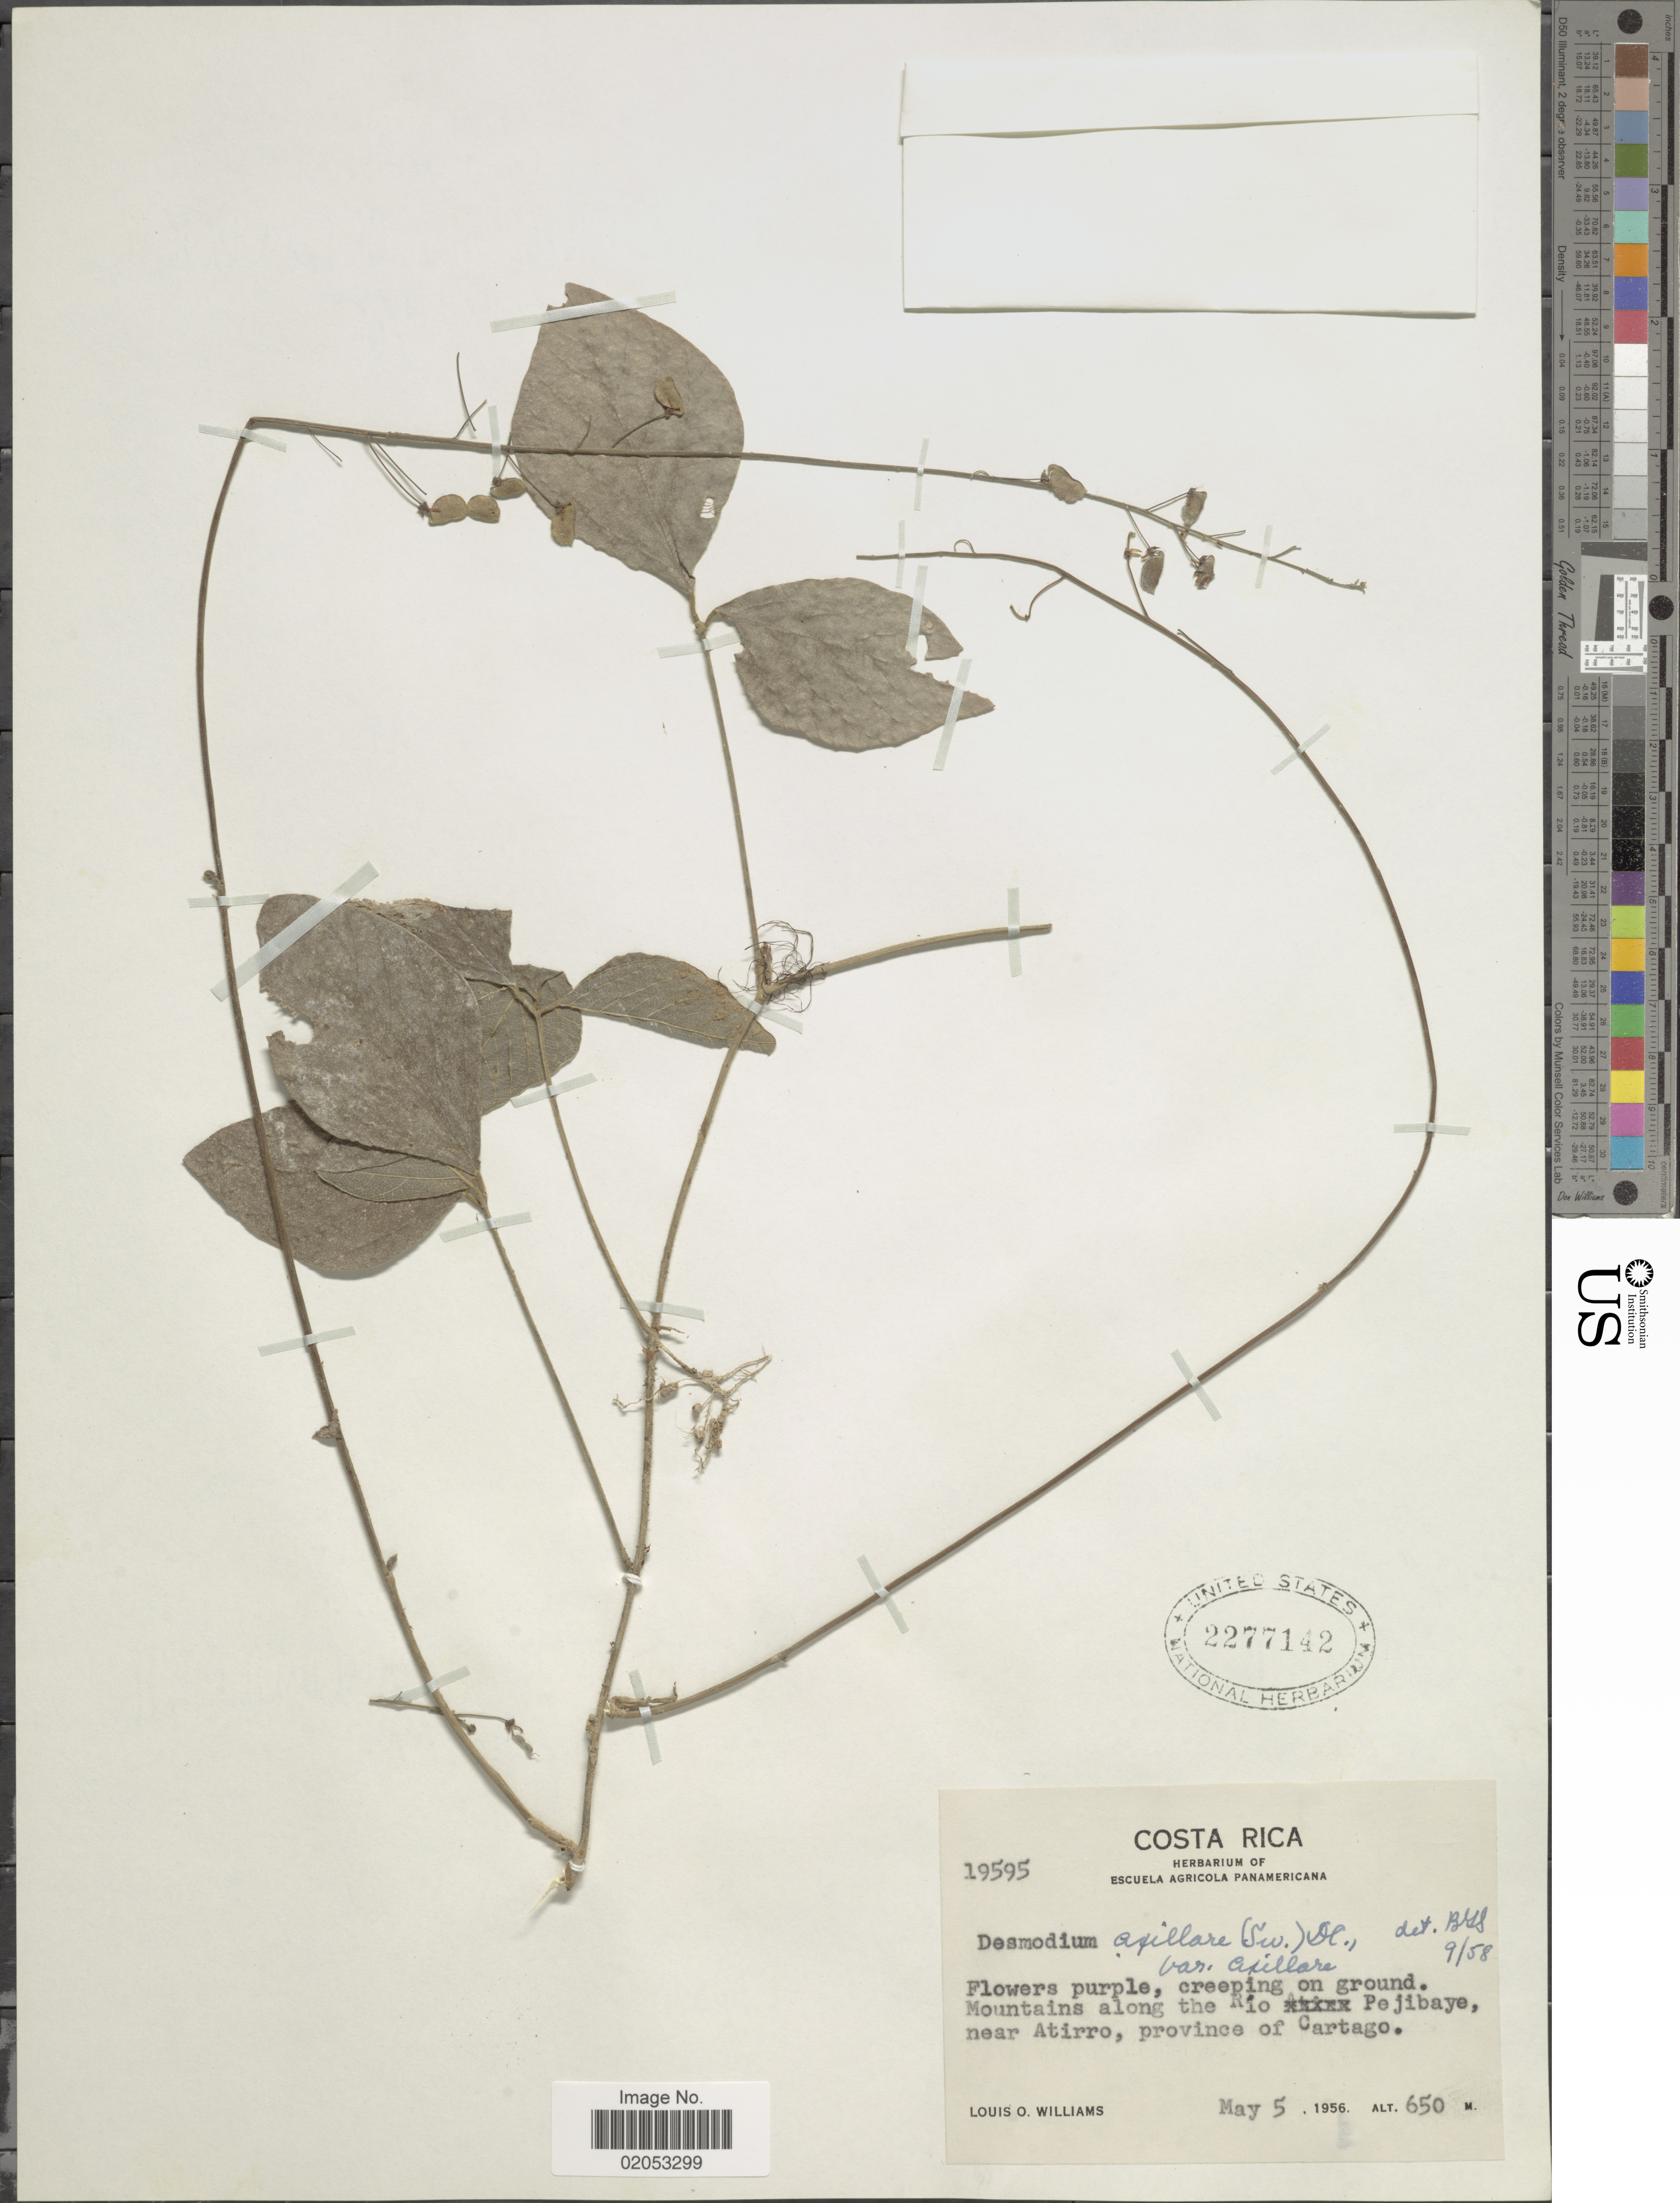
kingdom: Plantae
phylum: Tracheophyta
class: Magnoliopsida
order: Fabales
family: Fabaceae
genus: Desmodium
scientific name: Desmodium axillare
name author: (Sw.) DC.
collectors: L. O. Williams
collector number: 19595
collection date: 1956-05-05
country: Costa Rica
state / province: Cartago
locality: Mountains along the Rio Pejibaye, near Atirro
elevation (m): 650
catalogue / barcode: US 2277142